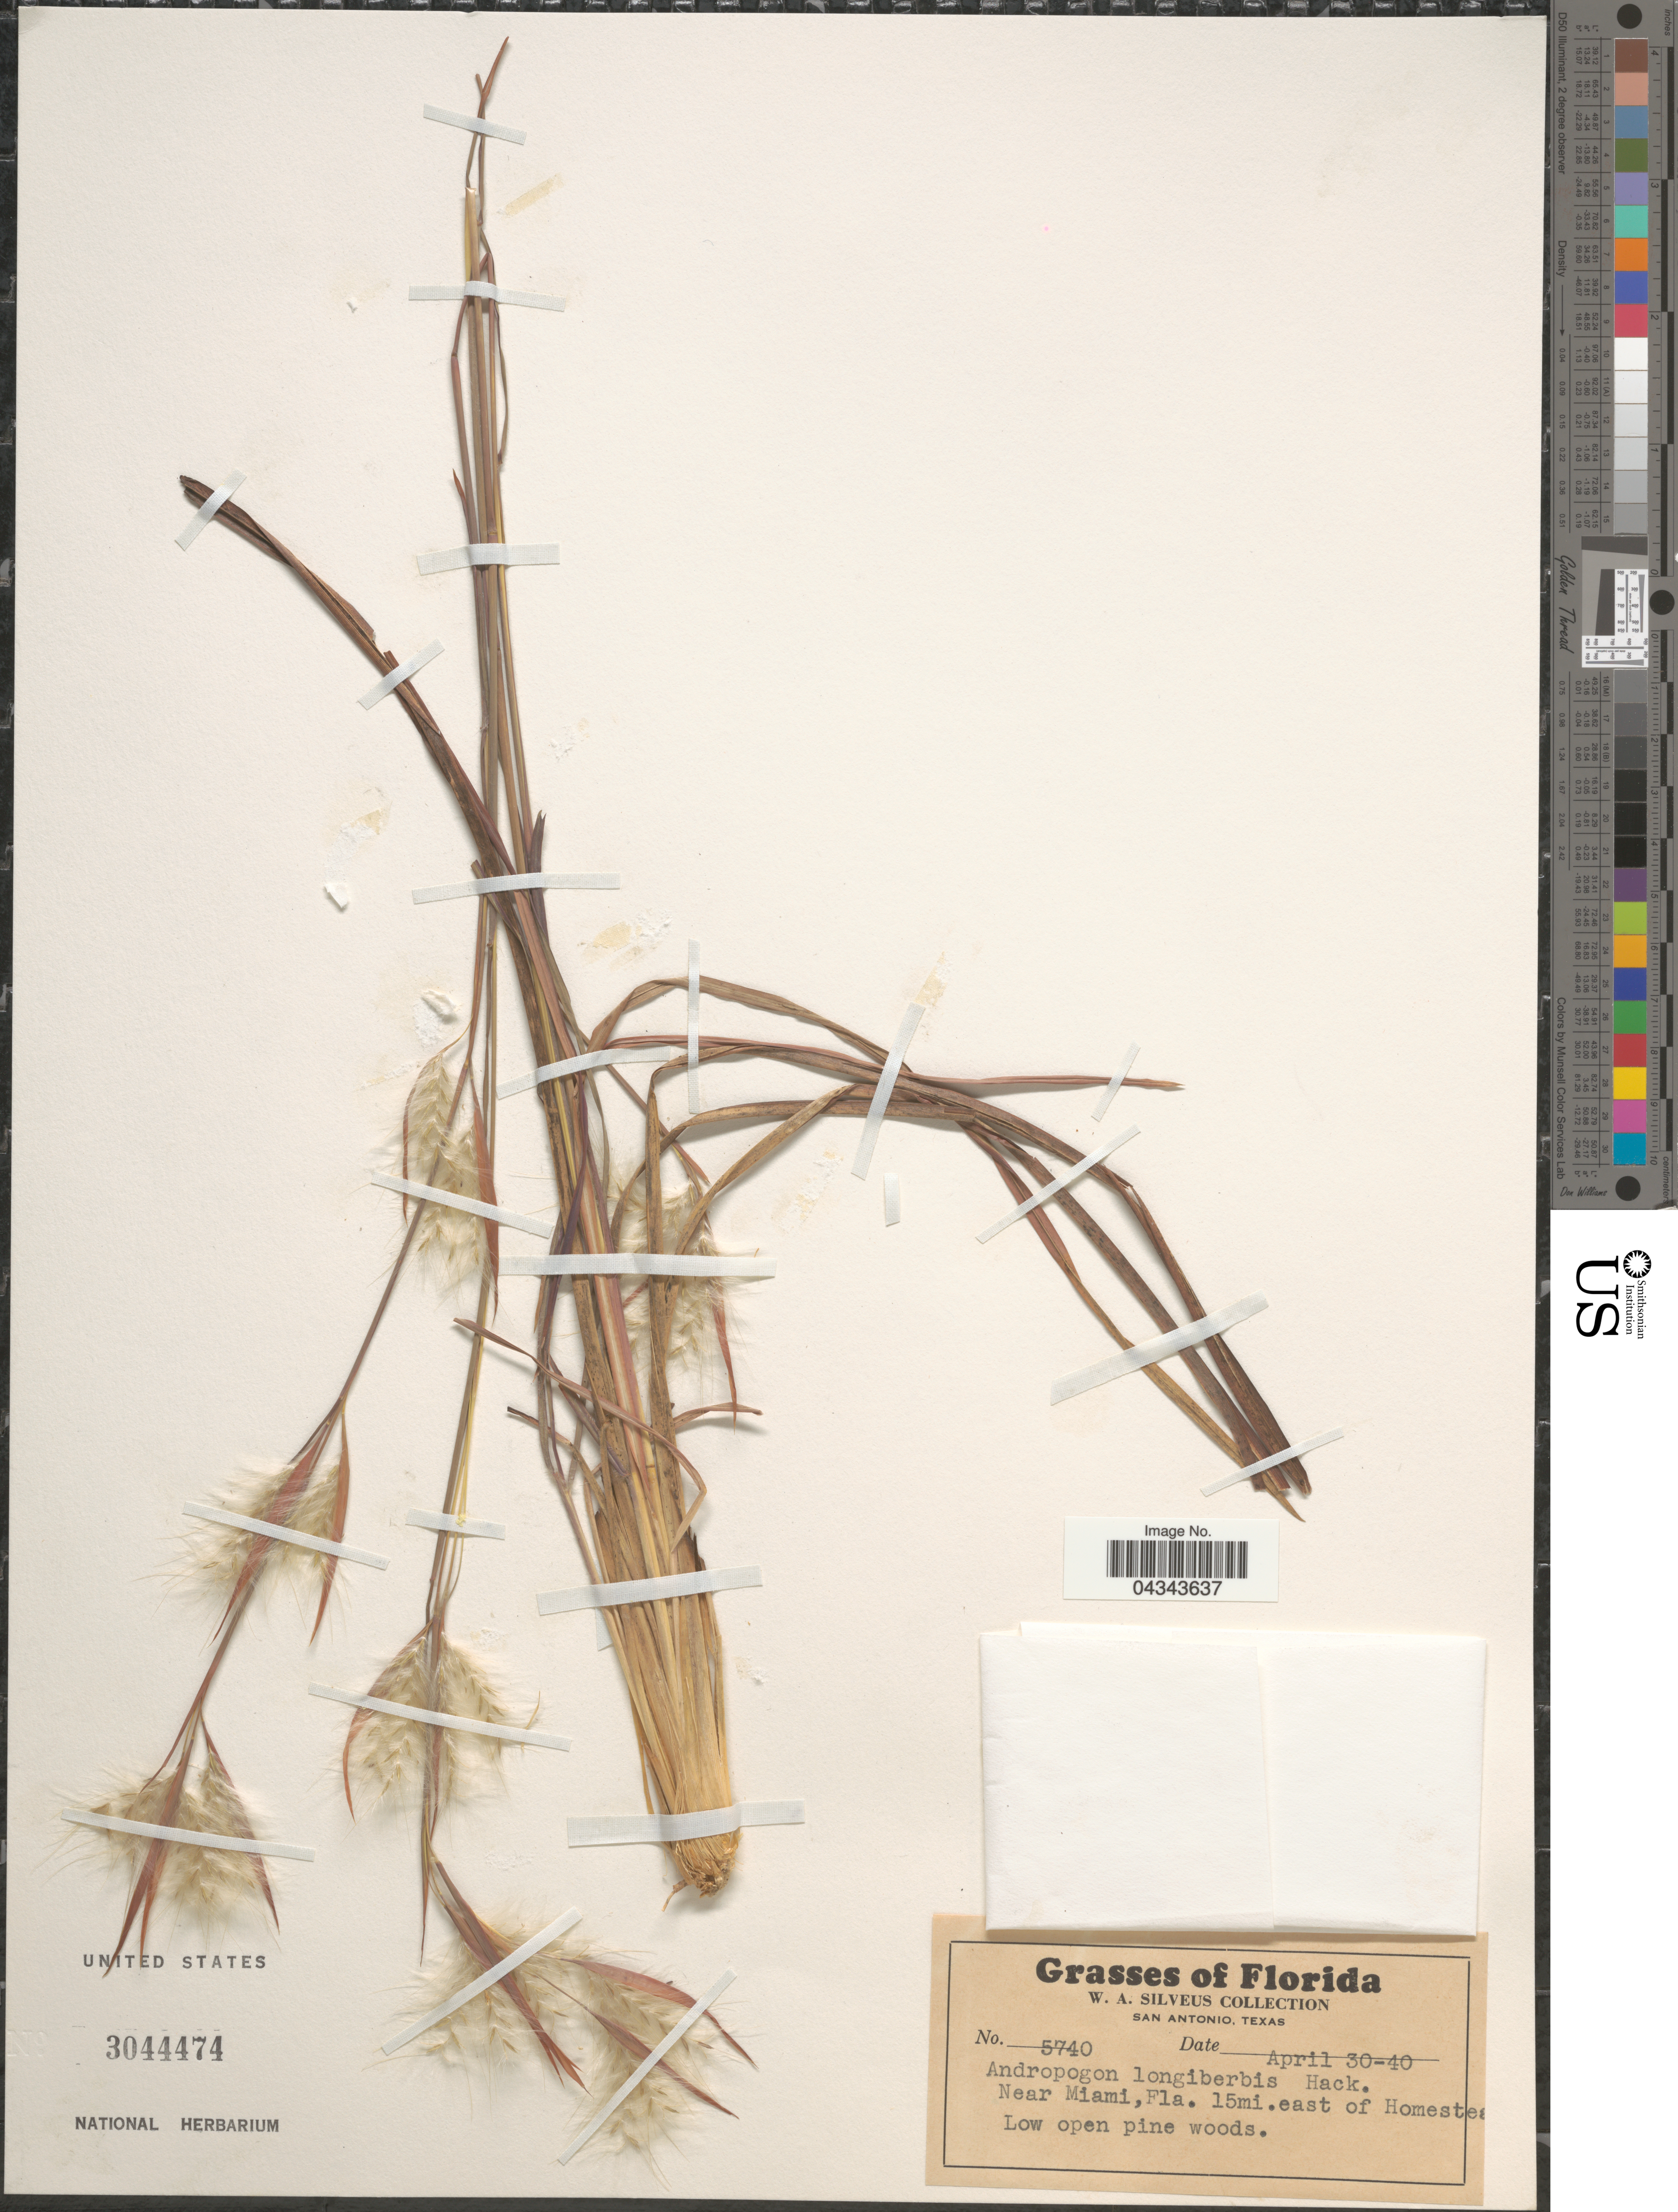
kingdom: Plantae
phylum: Tracheophyta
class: Liliopsida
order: Poales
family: Poaceae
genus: Andropogon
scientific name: Andropogon longiberbis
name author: Hack.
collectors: W. Silveus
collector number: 5740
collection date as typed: Transcribed d/m/y: 30/4/40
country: United States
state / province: Florida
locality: Near Miami, 15mi.east of Homestead.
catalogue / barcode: US 3044474